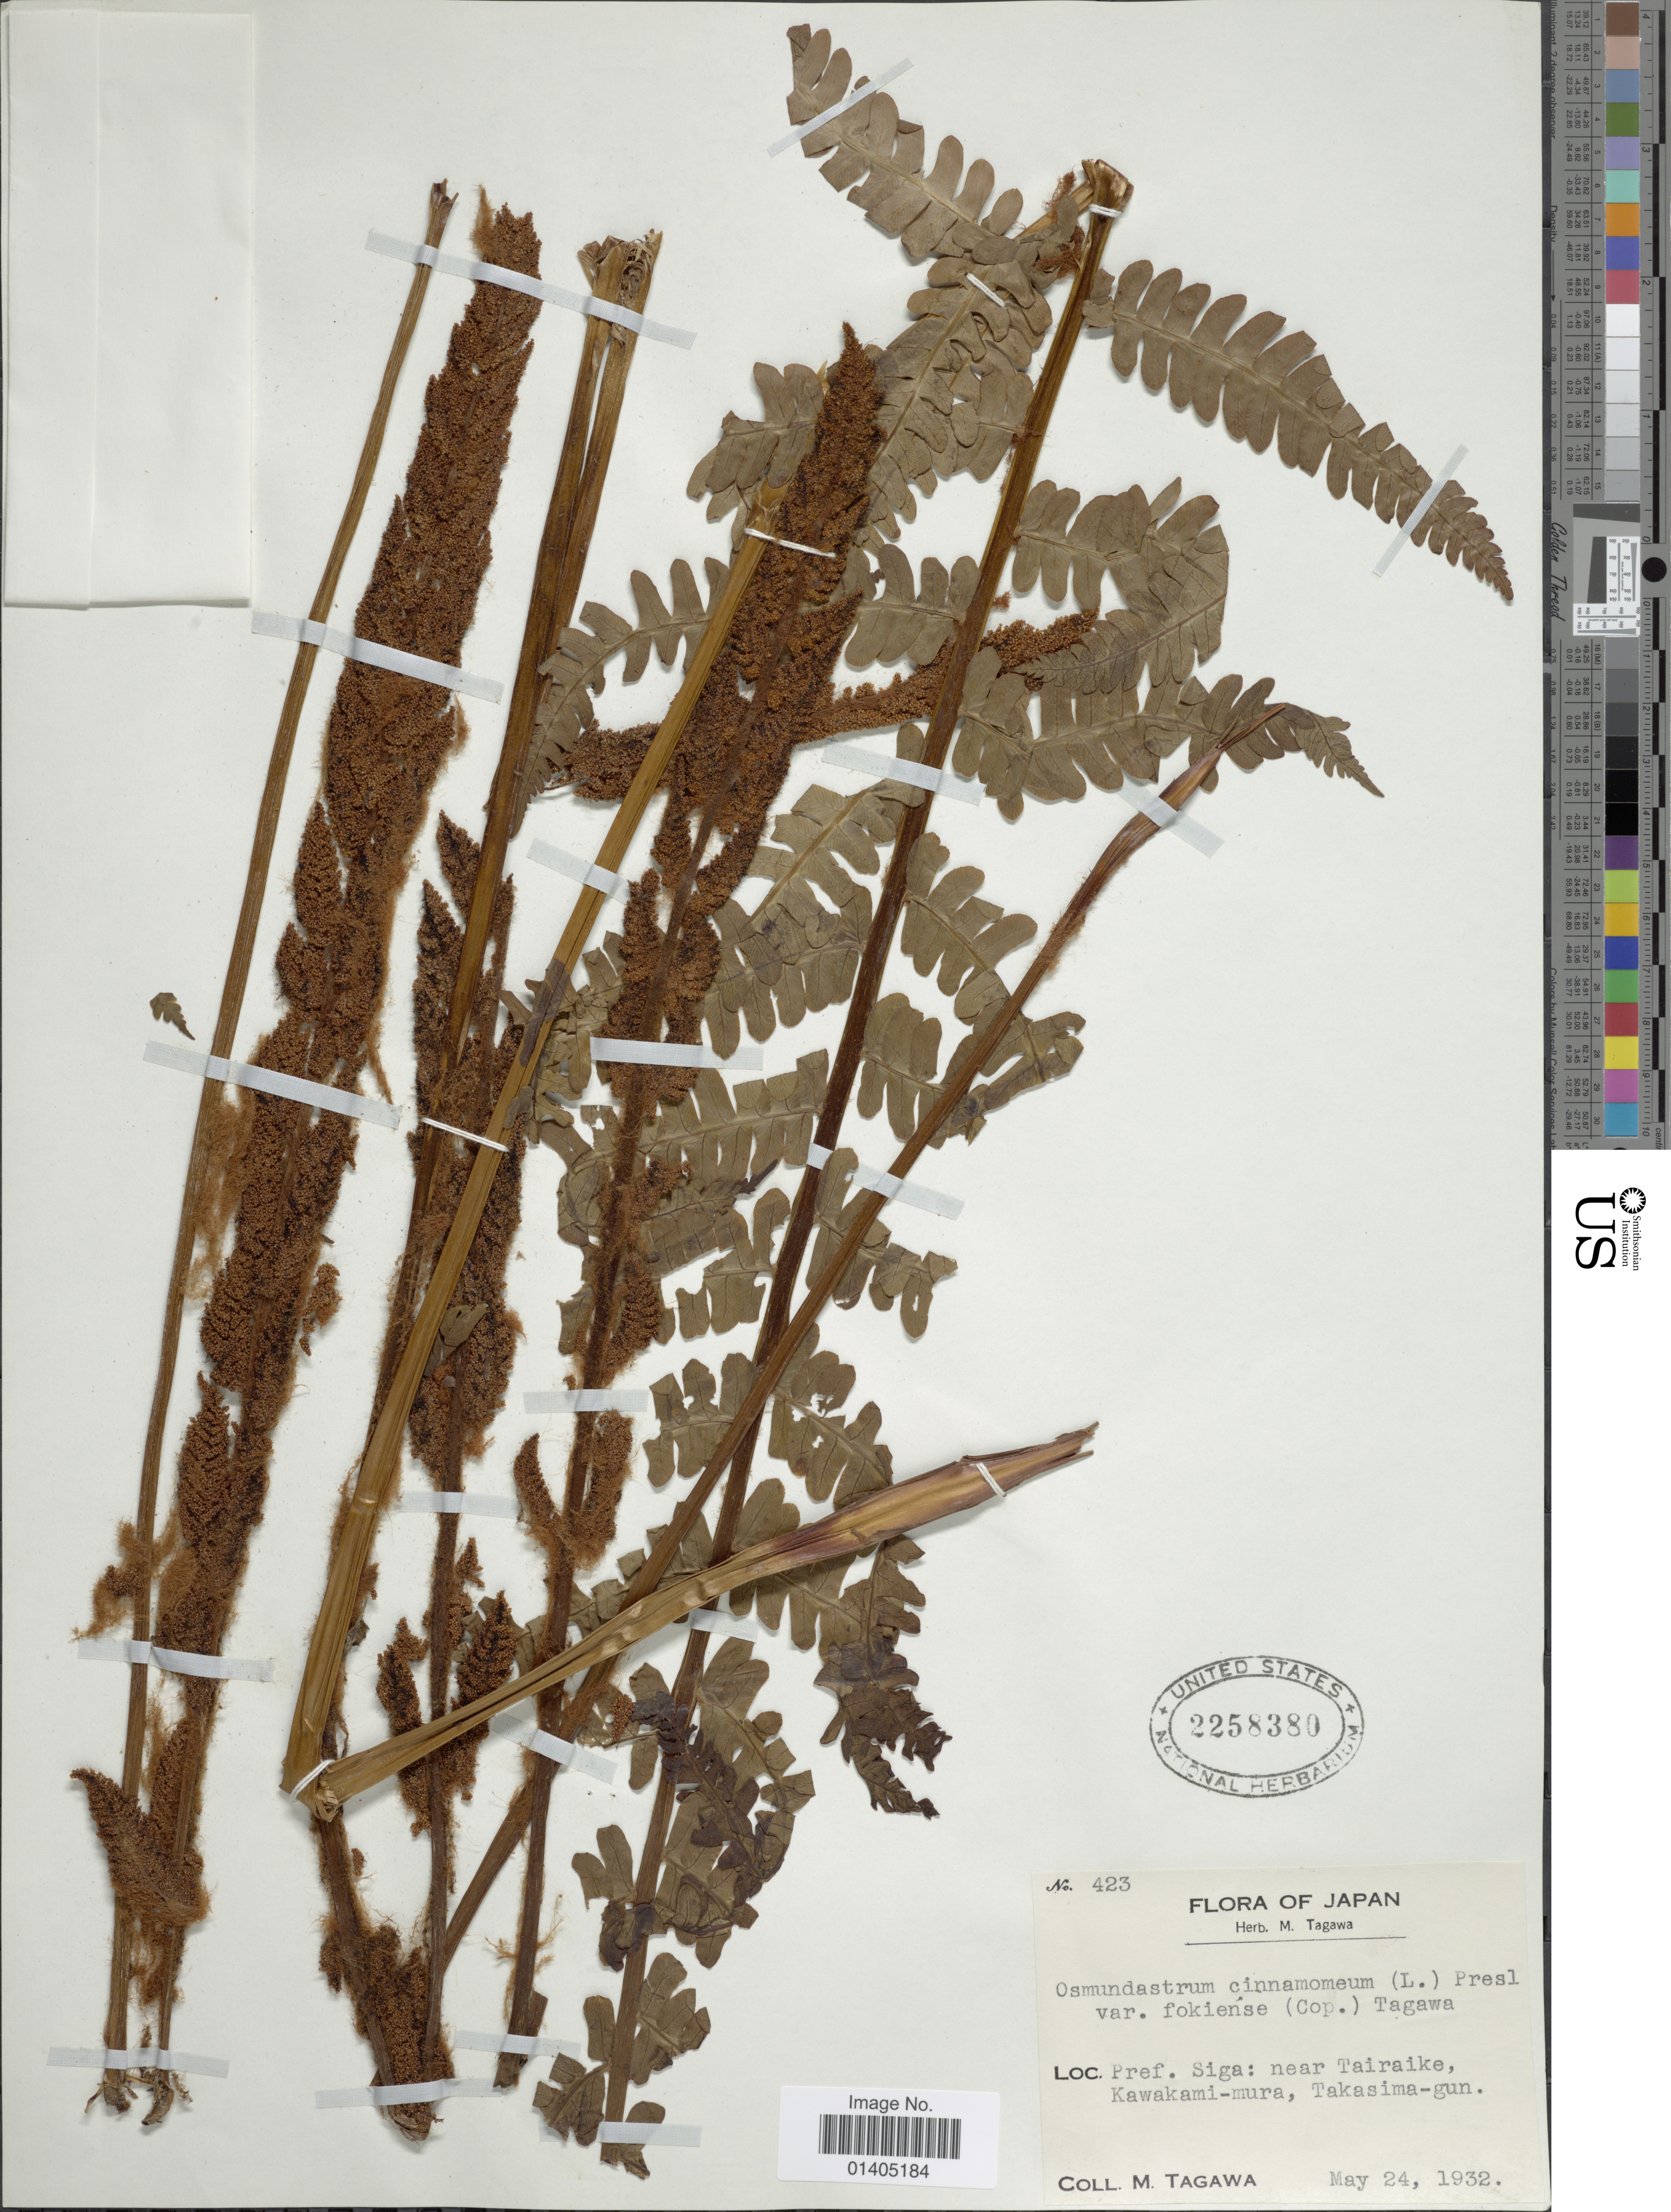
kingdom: Plantae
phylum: Tracheophyta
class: Polypodiopsida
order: Osmundales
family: Osmundaceae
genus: Osmundastrum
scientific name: Osmundastrum cinnamomeum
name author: (L.) C. Presl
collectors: M. Tagawa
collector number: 423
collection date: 1932-05-24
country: Japan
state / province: Siga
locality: Pref. Siga: near Tairaike, kawakami-mura, Takasima-gun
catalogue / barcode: US 2258380